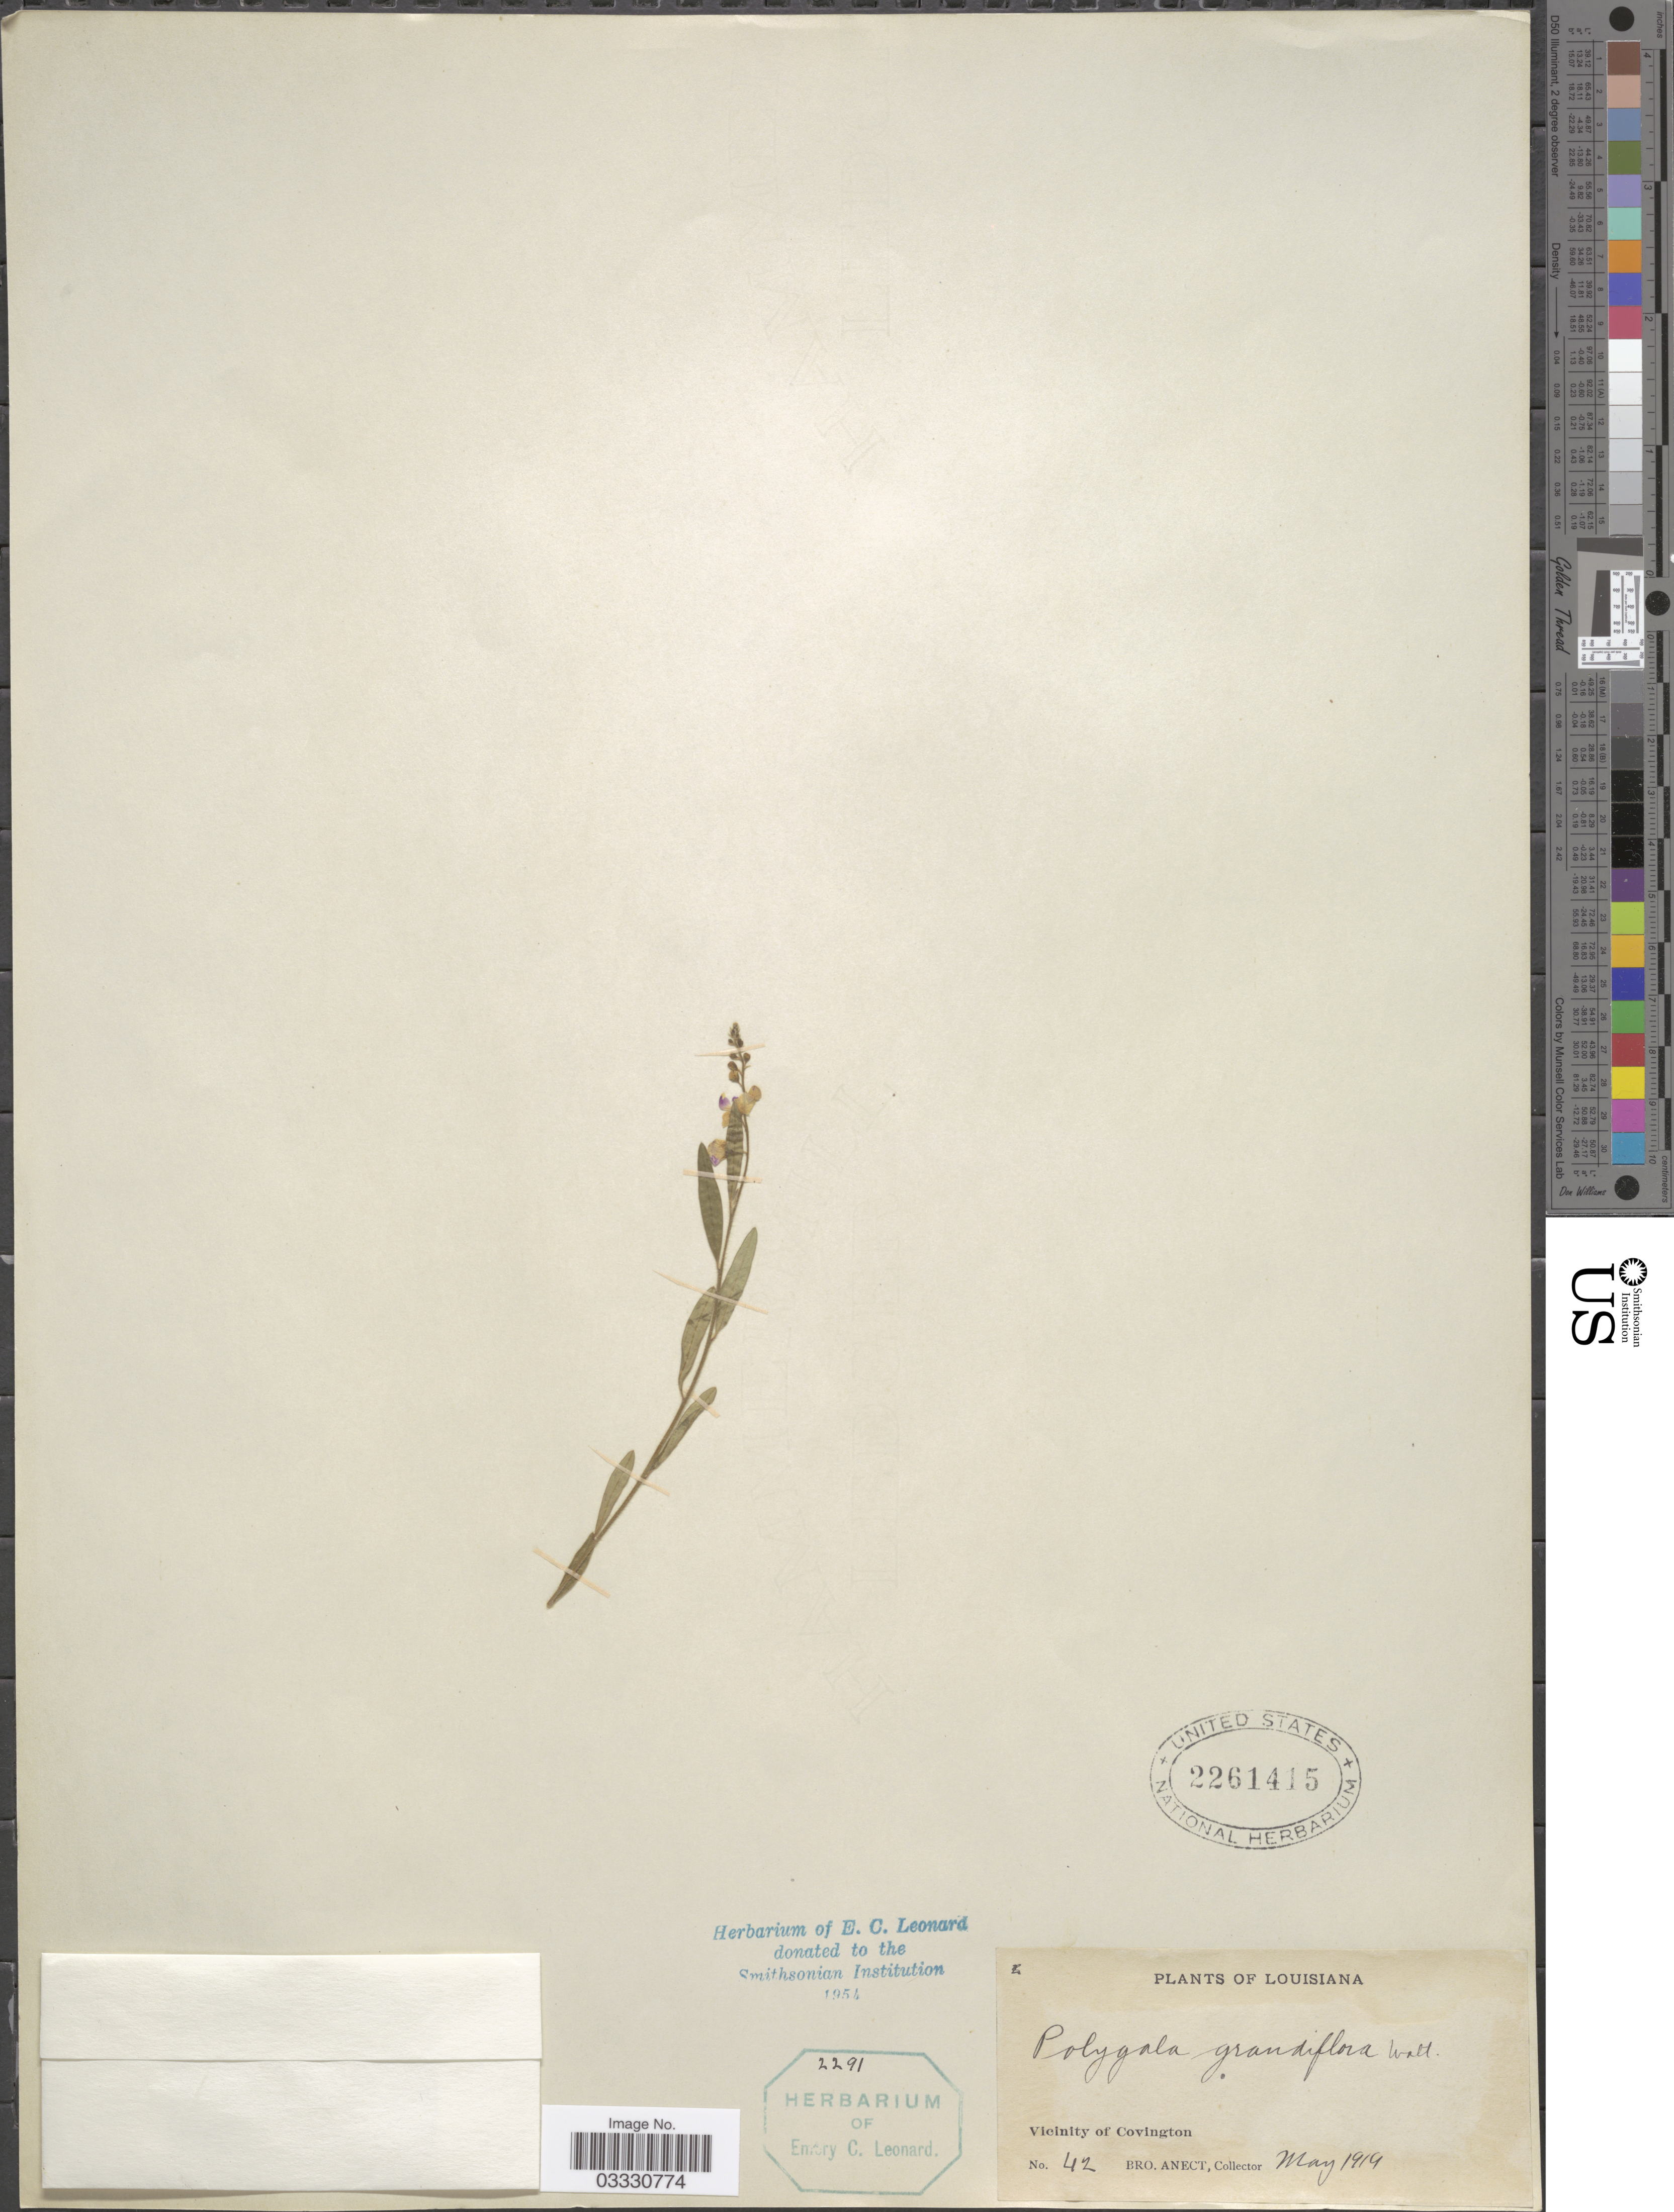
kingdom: Plantae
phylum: Tracheophyta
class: Magnoliopsida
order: Fabales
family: Polygalaceae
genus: Asemeia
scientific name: Asemeia grandiflora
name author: (Walter) Small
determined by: Strong, Mark T., (BOT), Smithsonian Institution - National Museum of Natural History (UNITED STATES)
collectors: B. Anect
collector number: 42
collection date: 1919-05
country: United States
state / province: Louisiana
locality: Vicinity of Covington.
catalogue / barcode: US 2261415